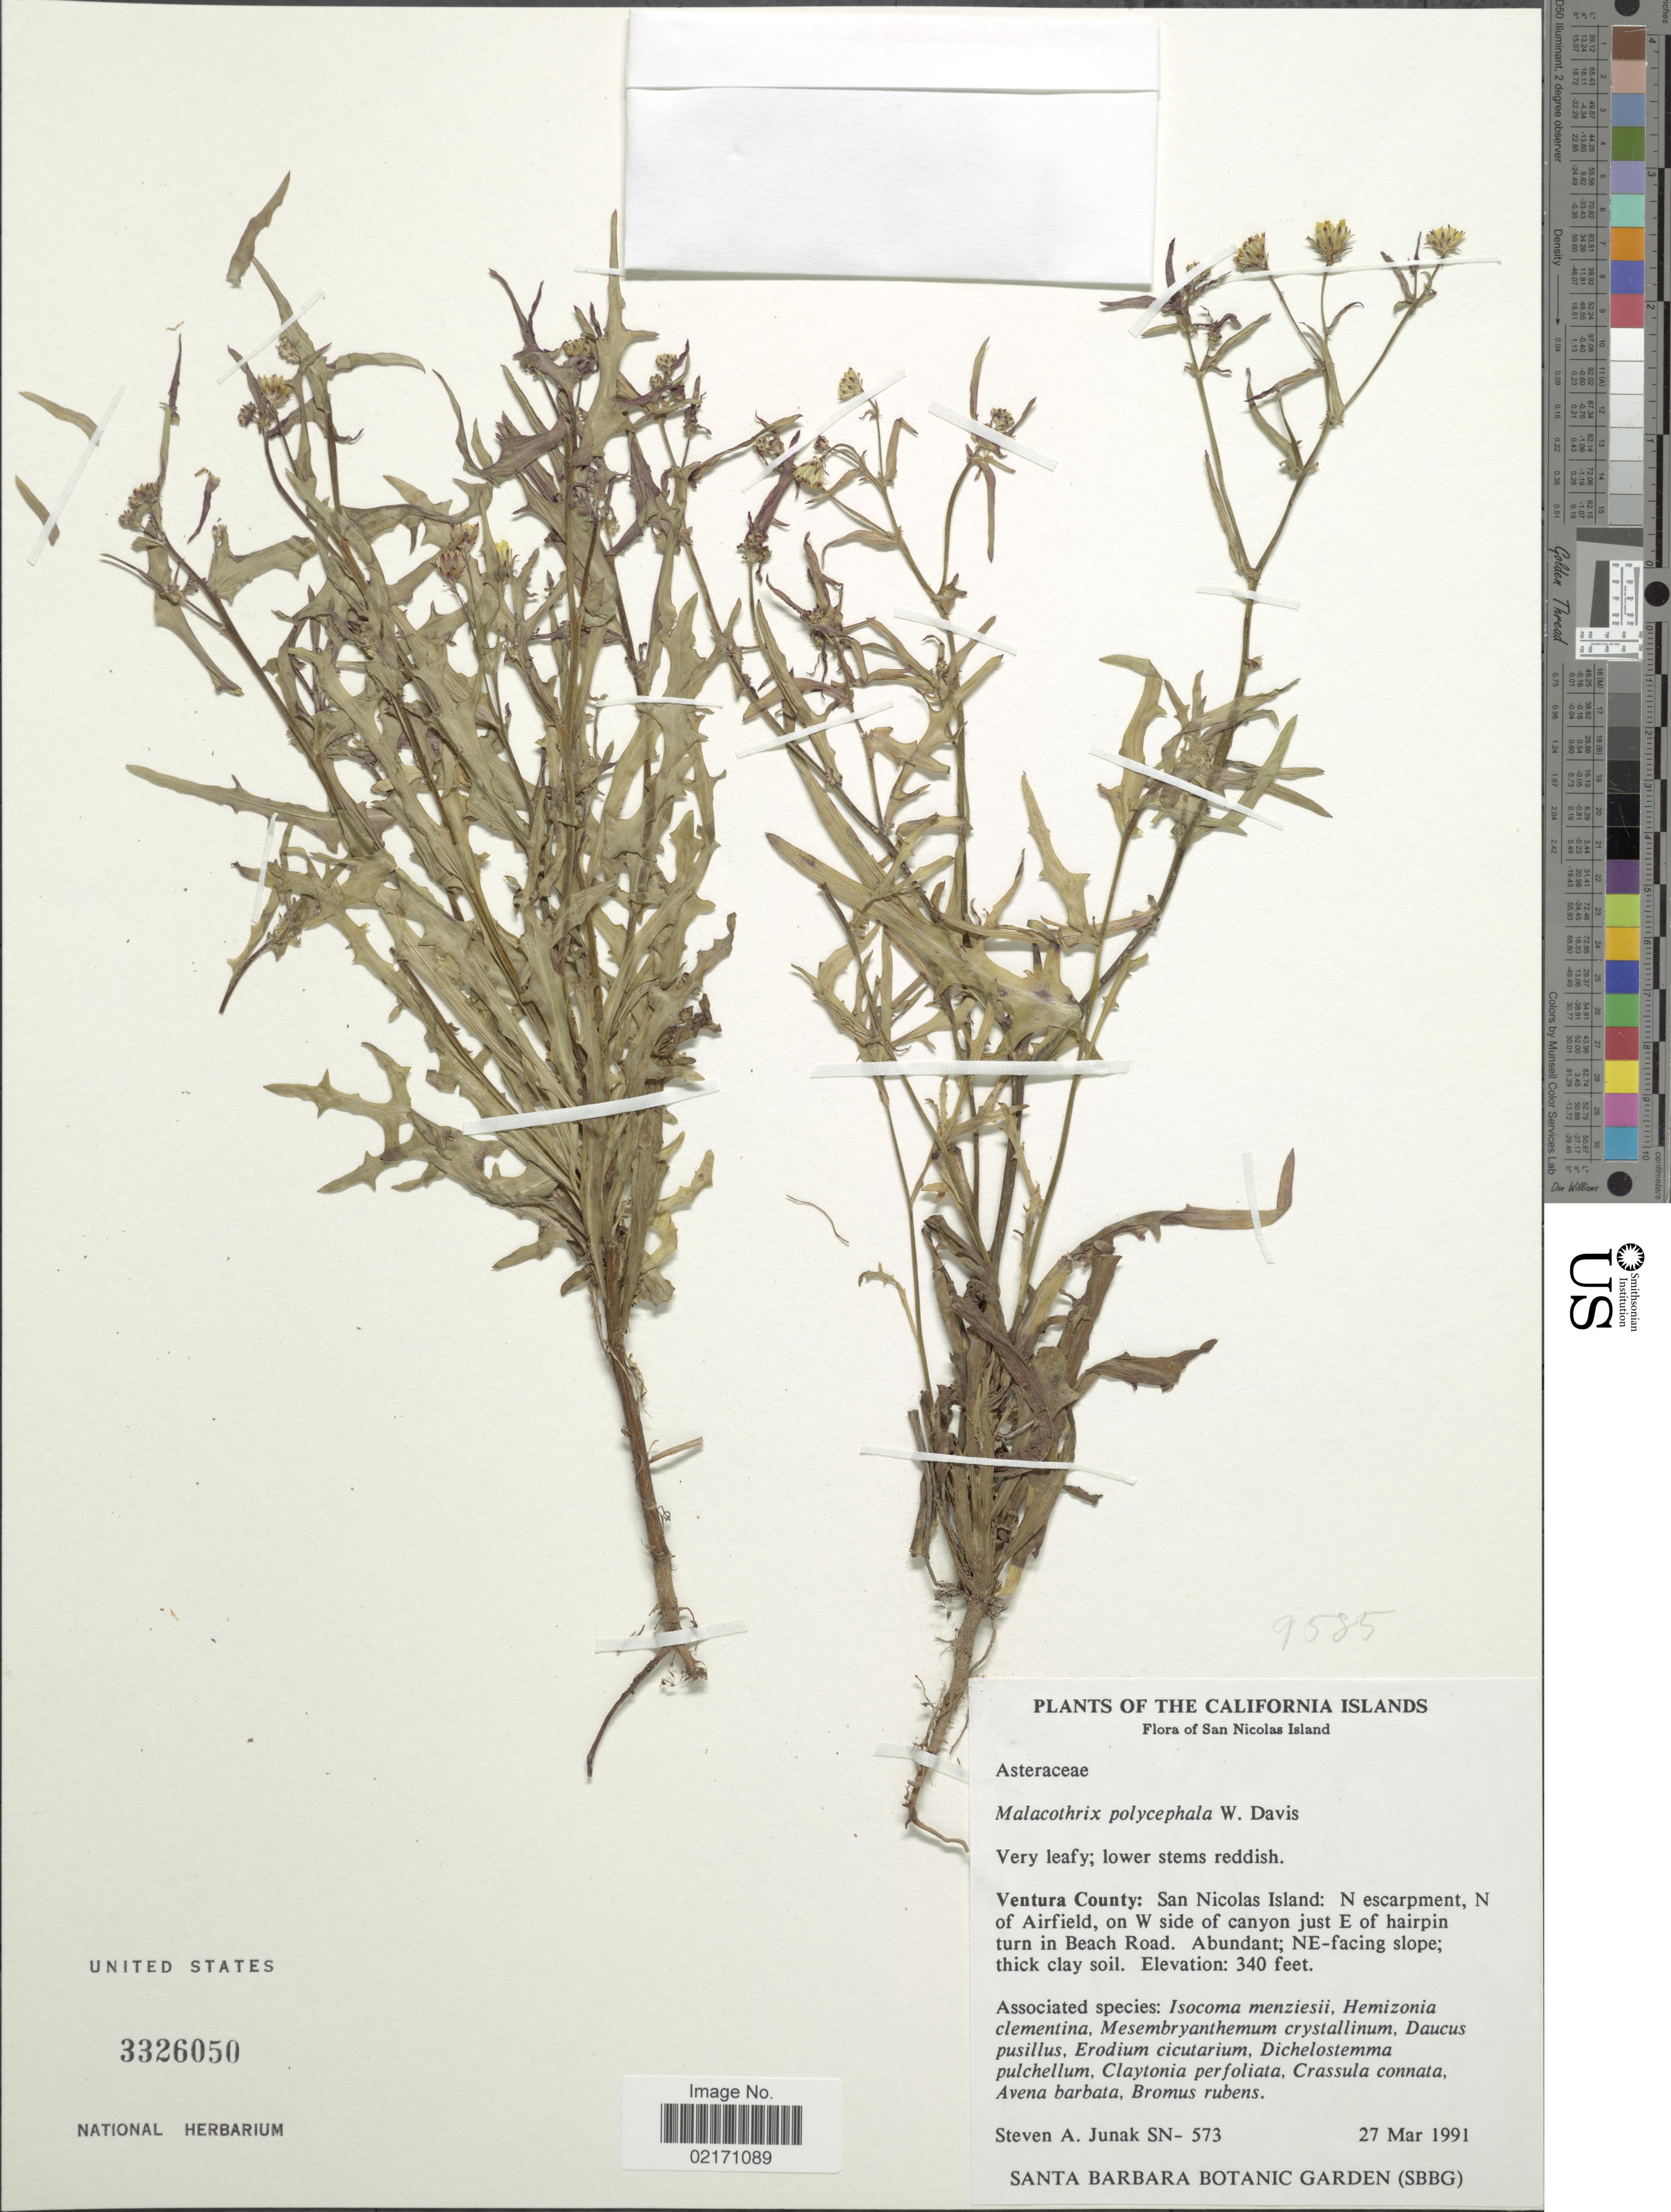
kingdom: Plantae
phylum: Tracheophyta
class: Magnoliopsida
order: Asterales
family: Asteraceae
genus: Malacothrix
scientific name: Malacothrix sp.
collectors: S. Junak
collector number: SN-573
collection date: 1991-03-27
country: United States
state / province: California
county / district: Ventura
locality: California Islands, San Nicolas Island, Ventura County, N escarpment, N of Airfield, on W side of canyon just E of hairpin turn in Beach Road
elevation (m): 104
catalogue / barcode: US 3326050